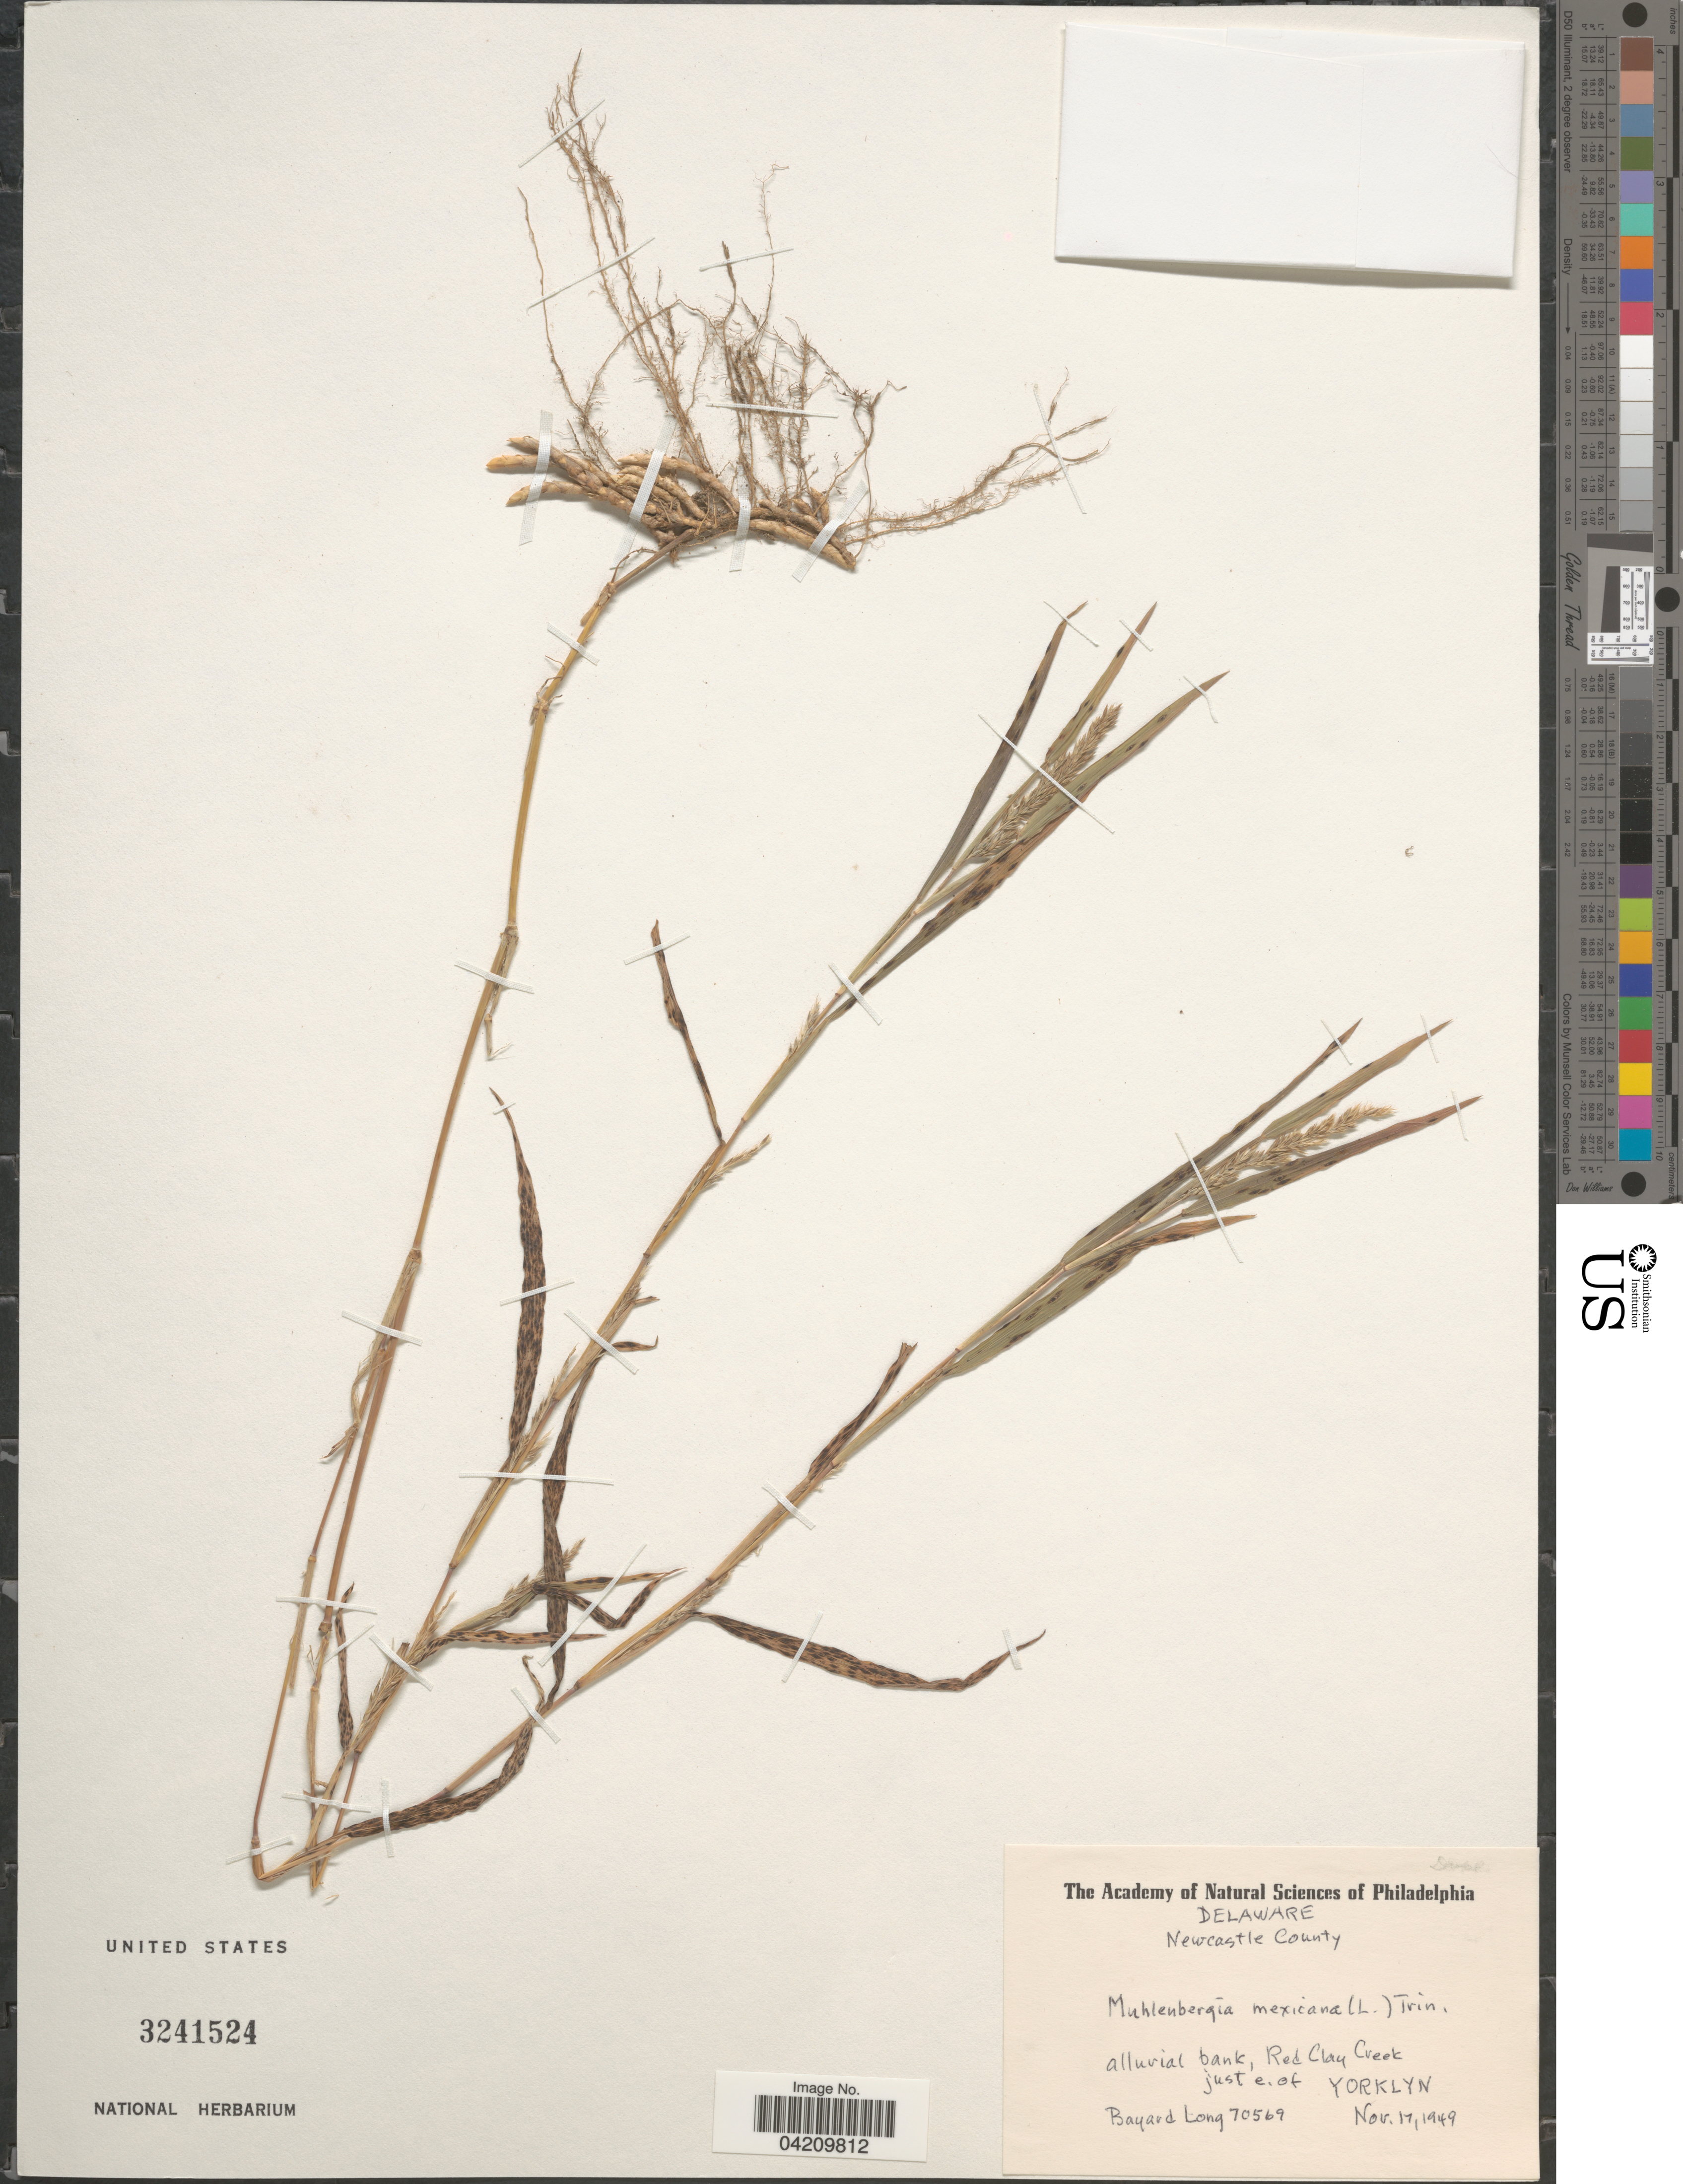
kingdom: Plantae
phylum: Tracheophyta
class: Liliopsida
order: Poales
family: Poaceae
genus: Muhlenbergia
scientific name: Muhlenbergia mexicana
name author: (L.) Trin.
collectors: B. Long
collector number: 70569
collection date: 1949-11-17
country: United States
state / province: Delaware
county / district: New Castle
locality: Red Clay Creek just e. of Yorklyn.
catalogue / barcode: US 3241524